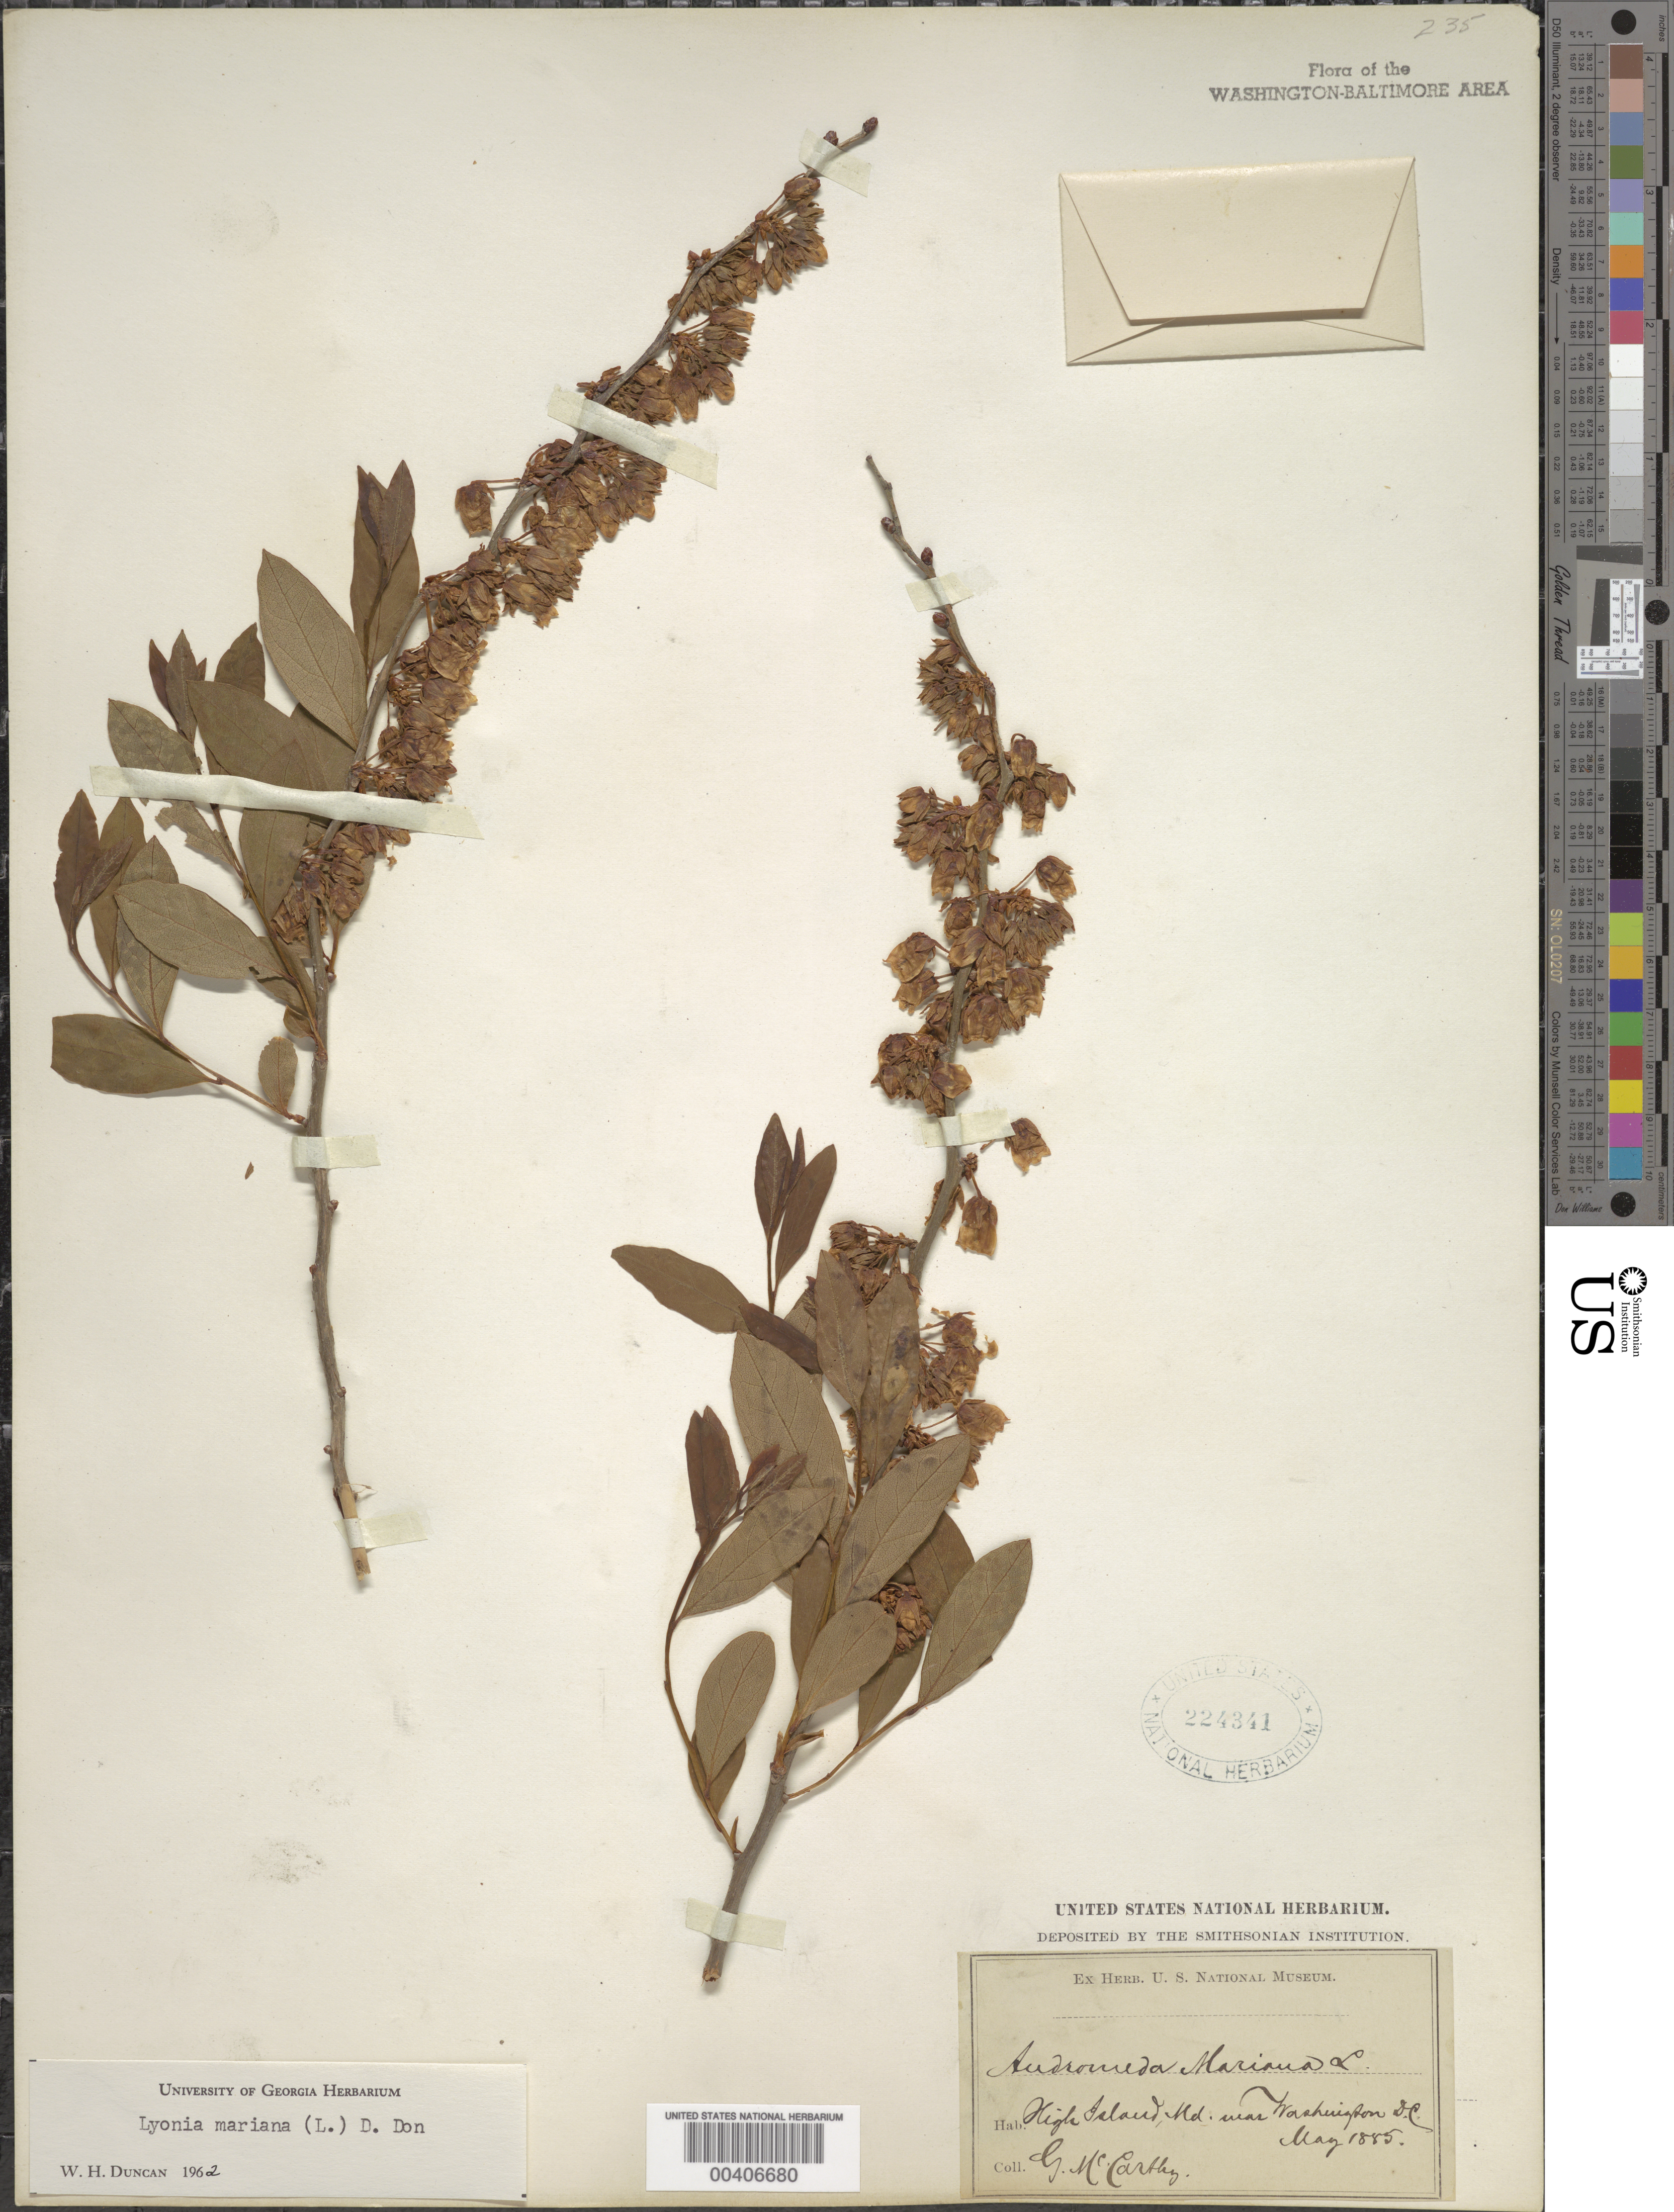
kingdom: Plantae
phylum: Tracheophyta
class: Magnoliopsida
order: Ericales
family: Ericaceae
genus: Lyonia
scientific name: Lyonia mariana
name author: (L.) D. Don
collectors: G. McCarthy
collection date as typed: May 1885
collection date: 1885-05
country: United States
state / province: Maryland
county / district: Montgomery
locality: High Island C. & O. Canal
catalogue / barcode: US 224341